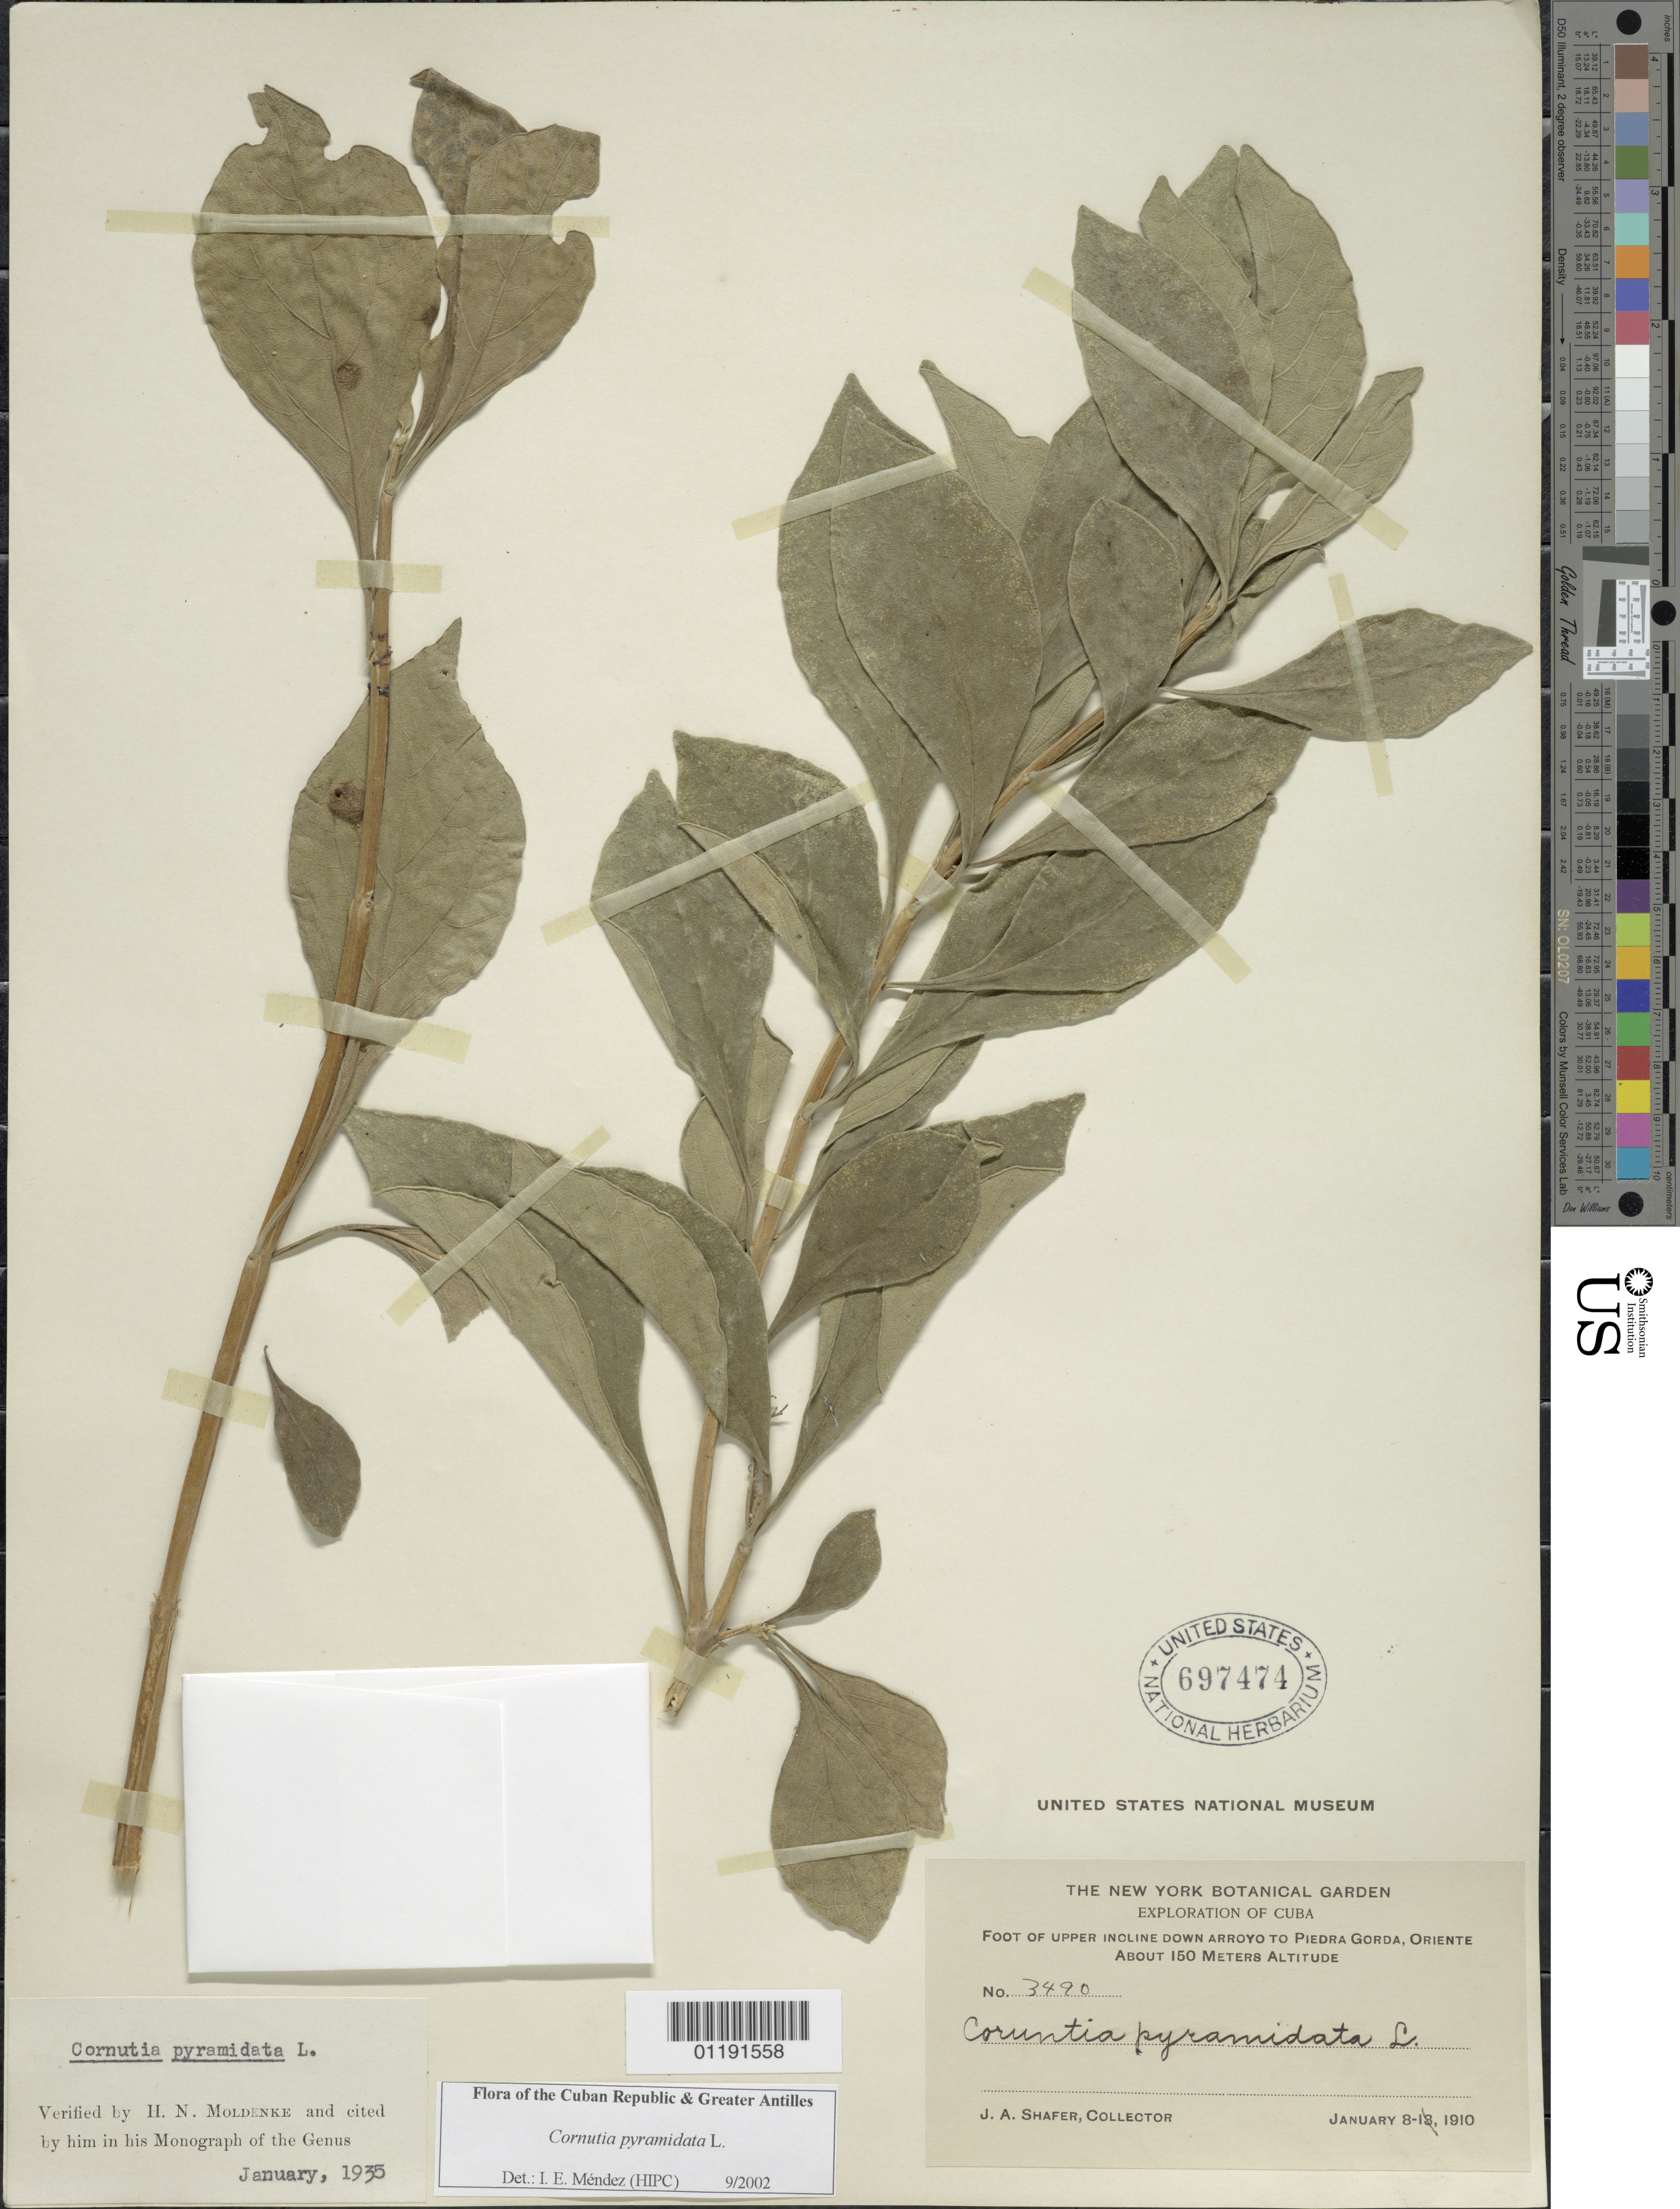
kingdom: Plantae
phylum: Tracheophyta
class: Magnoliopsida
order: Lamiales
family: Lamiaceae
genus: Cornutia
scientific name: Cornutia pyramidata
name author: L.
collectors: J. A. Shafer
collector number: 3490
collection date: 1910-01-08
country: Cuba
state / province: Oriente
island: Cuba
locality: Arroyo to Piedra Gorda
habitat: Foot of upper incline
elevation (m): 150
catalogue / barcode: US 697474